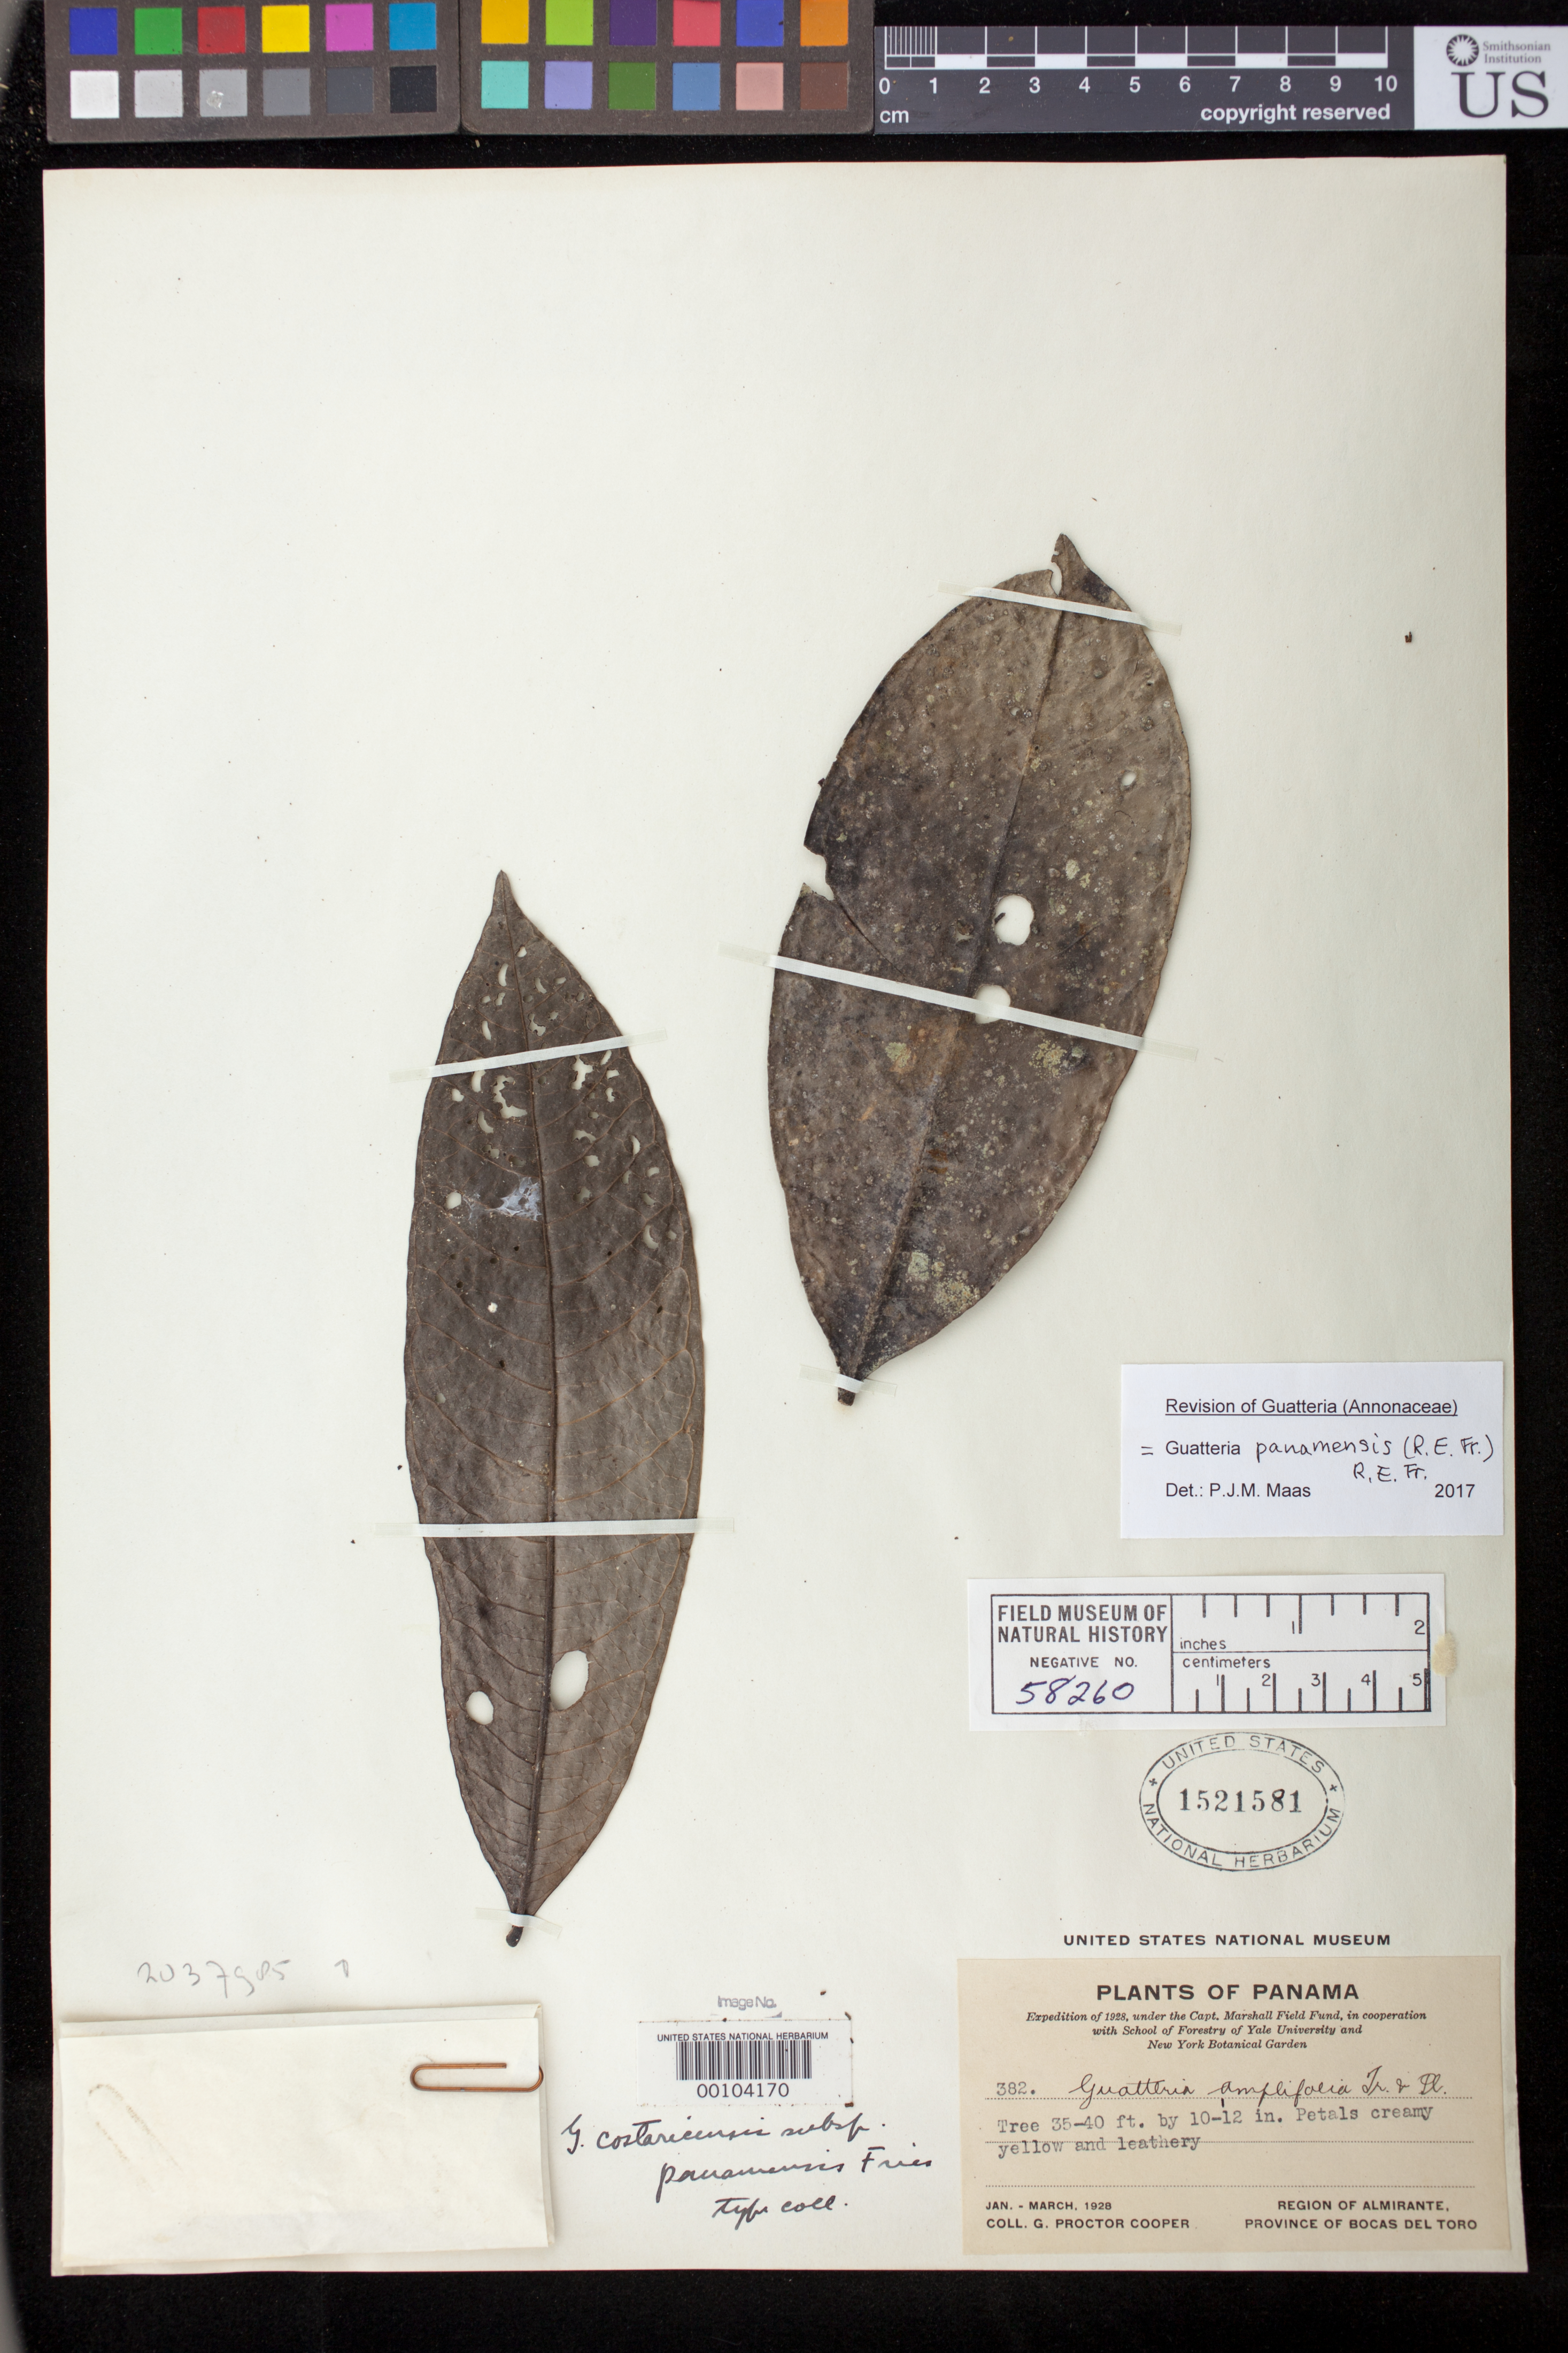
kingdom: Plantae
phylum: Tracheophyta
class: Magnoliopsida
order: Magnoliales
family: Annonaceae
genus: Guatteria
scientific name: Guatteria costaricensis subsp. panamensis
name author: R.E. Fr.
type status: Isotype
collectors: G. Cooper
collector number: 382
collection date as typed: Jan 1928 to -- Mar 1928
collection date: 1928-01/1928-03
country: Panama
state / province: Bocas del Toro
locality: Region of Almirante.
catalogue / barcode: US 1521581